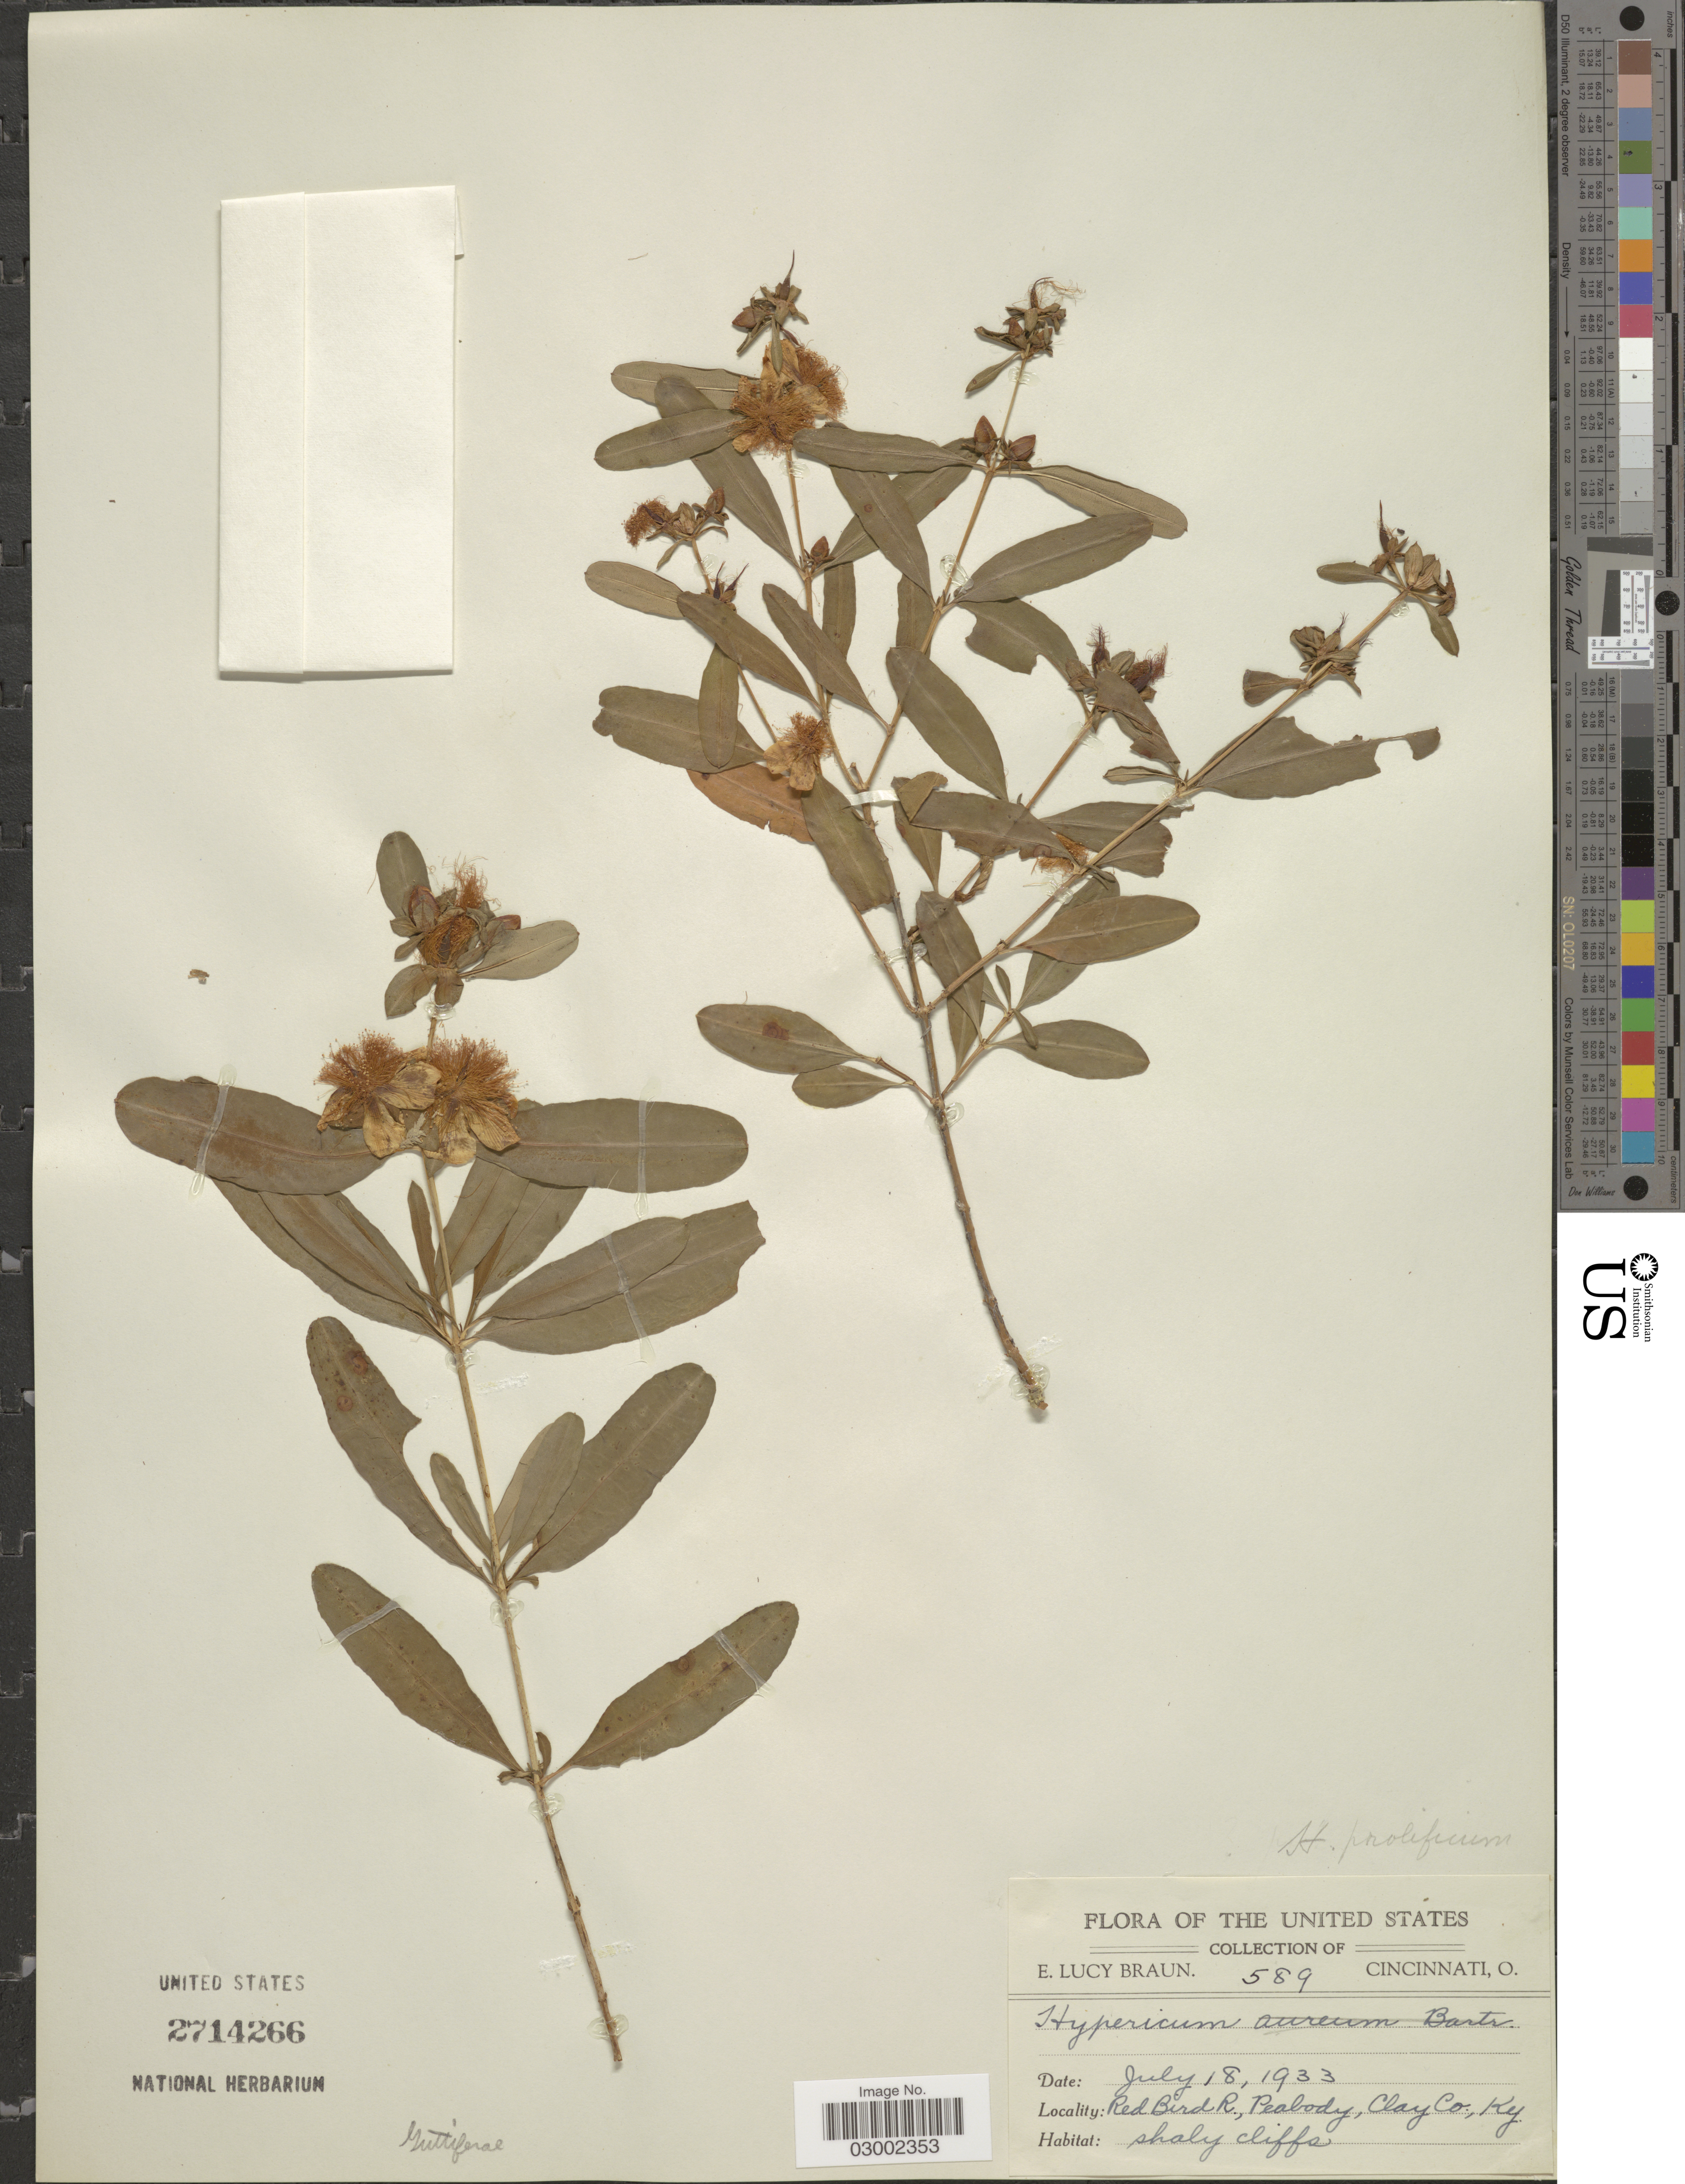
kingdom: Plantae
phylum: Tracheophyta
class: Magnoliopsida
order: Malpighiales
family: Hypericaceae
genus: Hypericum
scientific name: Hypericum prolificum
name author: L.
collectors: E. L. Braun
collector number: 589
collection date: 1933-07-18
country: United States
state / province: Kentucky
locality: Red Bird R., Peabody, Clay Co., Ky.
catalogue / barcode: US 2714266